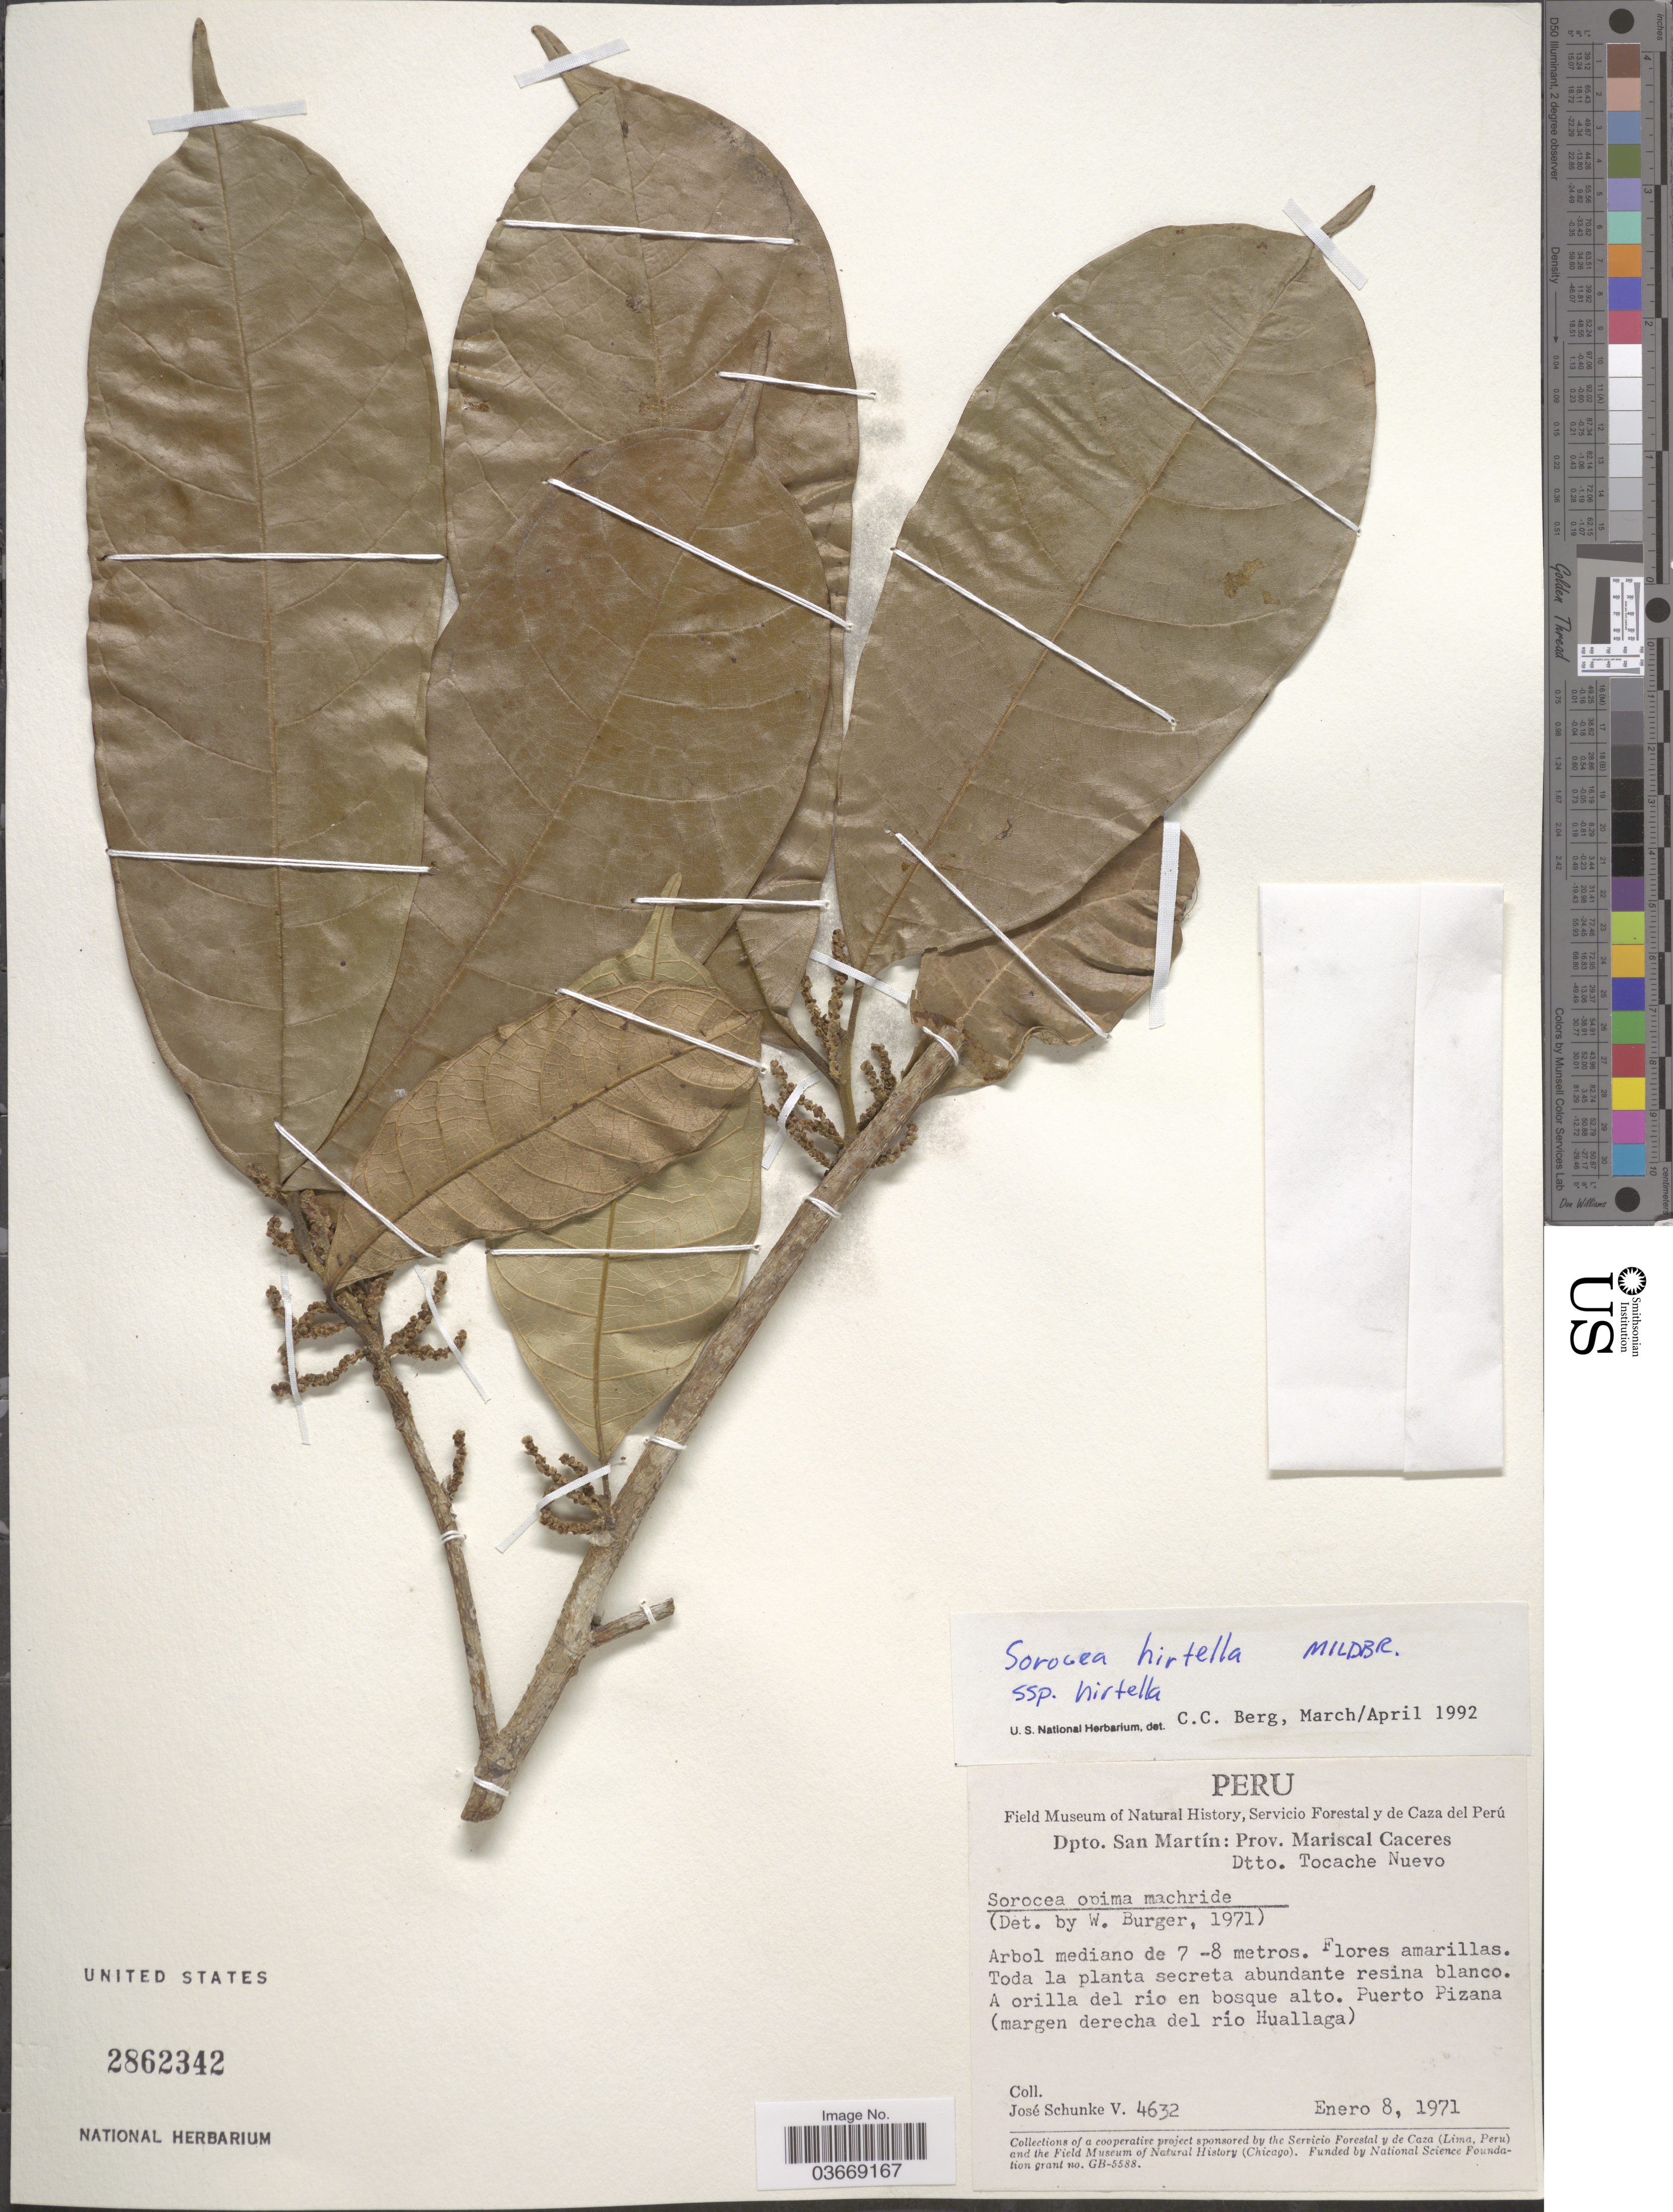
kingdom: Plantae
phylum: Tracheophyta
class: Magnoliopsida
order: Rosales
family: Moraceae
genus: Sorocea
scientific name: Sorocea hirtella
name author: Mildbr.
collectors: J. Schunke Vigo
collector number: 4632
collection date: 1971-01-08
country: Peru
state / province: San Martín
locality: Dpto. San Martín: Prov. Mariscal Caceres, Dtto. Tocache Nuevo. Puerto Pizana (margen derecha del río Huallaga).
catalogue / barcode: US 2862342